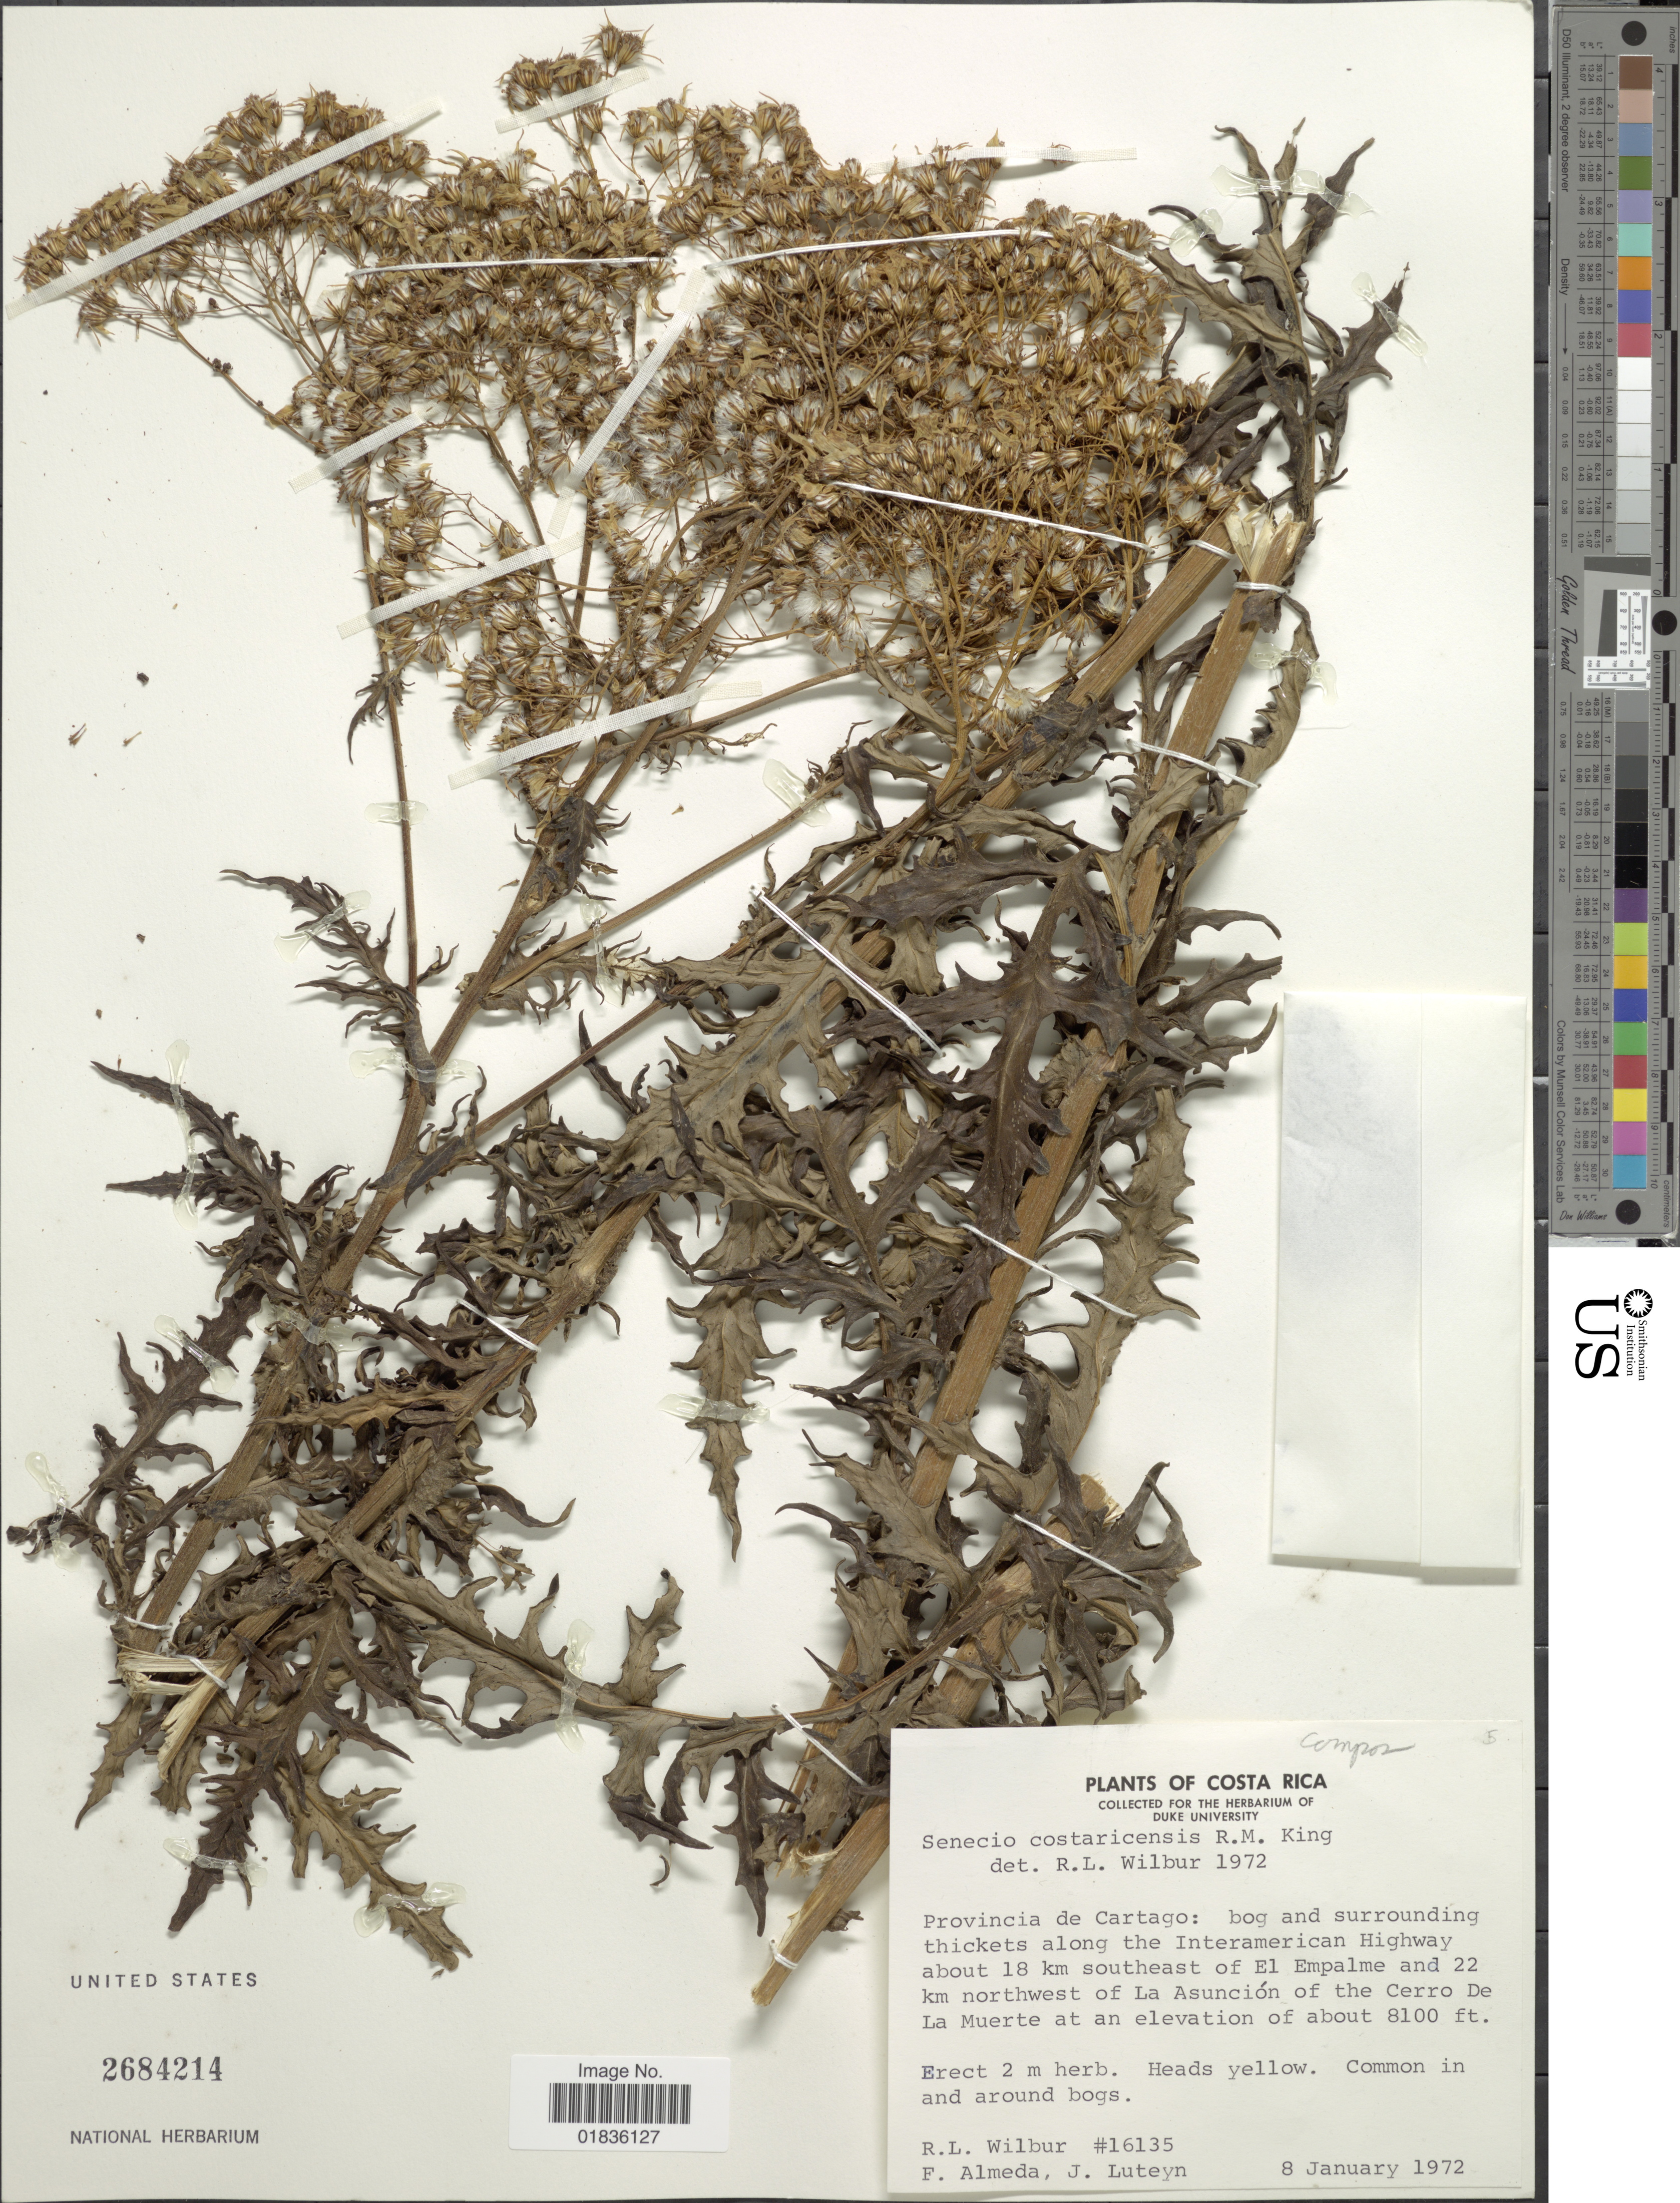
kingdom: Plantae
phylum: Tracheophyta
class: Magnoliopsida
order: Asterales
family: Asteraceae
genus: Senecio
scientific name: Senecio costaricensis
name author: R.M. King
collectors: R. L. Wilbur, F. Almeda & J. L. Luteyn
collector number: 16135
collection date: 1972-01-08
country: Costa Rica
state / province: Cartago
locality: Bog and surrounding thickets along the Interamerican Highway about 18 km southeast of El Empalme and 22 km northwest of La Asuncion of the Cerro De La Muerte.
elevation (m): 2469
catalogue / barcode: US 2684214